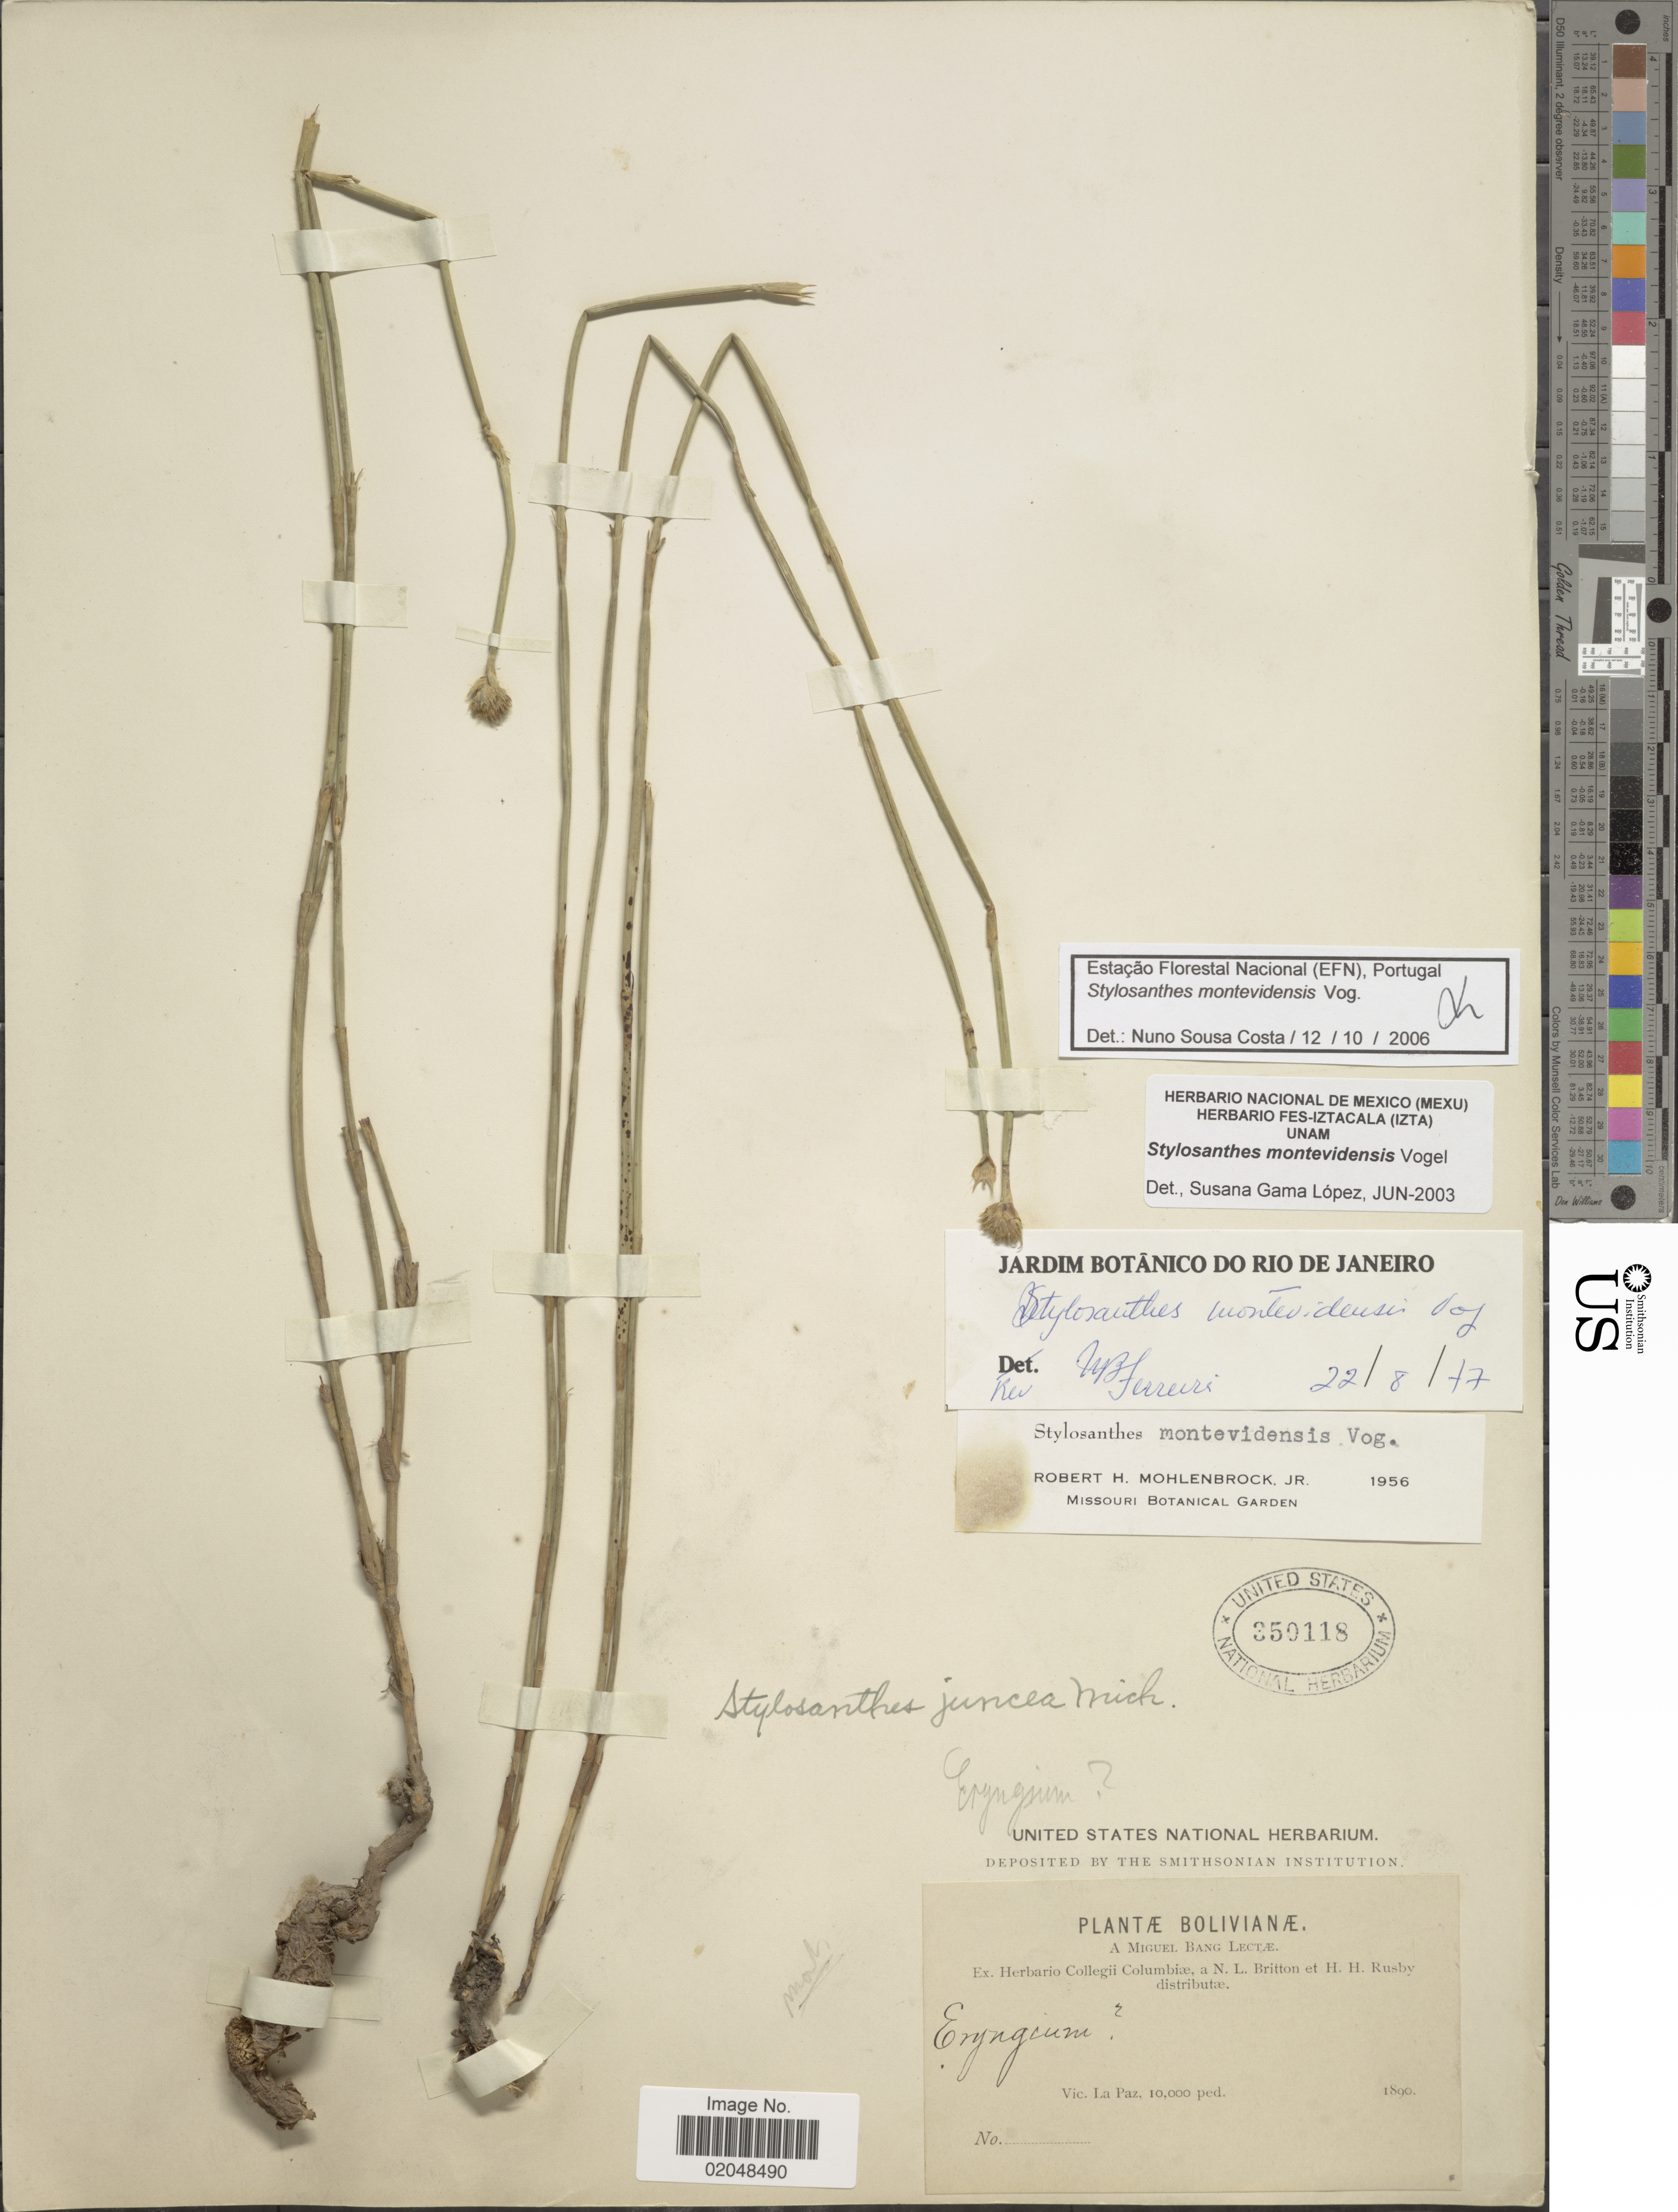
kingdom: Plantae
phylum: Tracheophyta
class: Magnoliopsida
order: Fabales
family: Fabaceae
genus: Stylosanthes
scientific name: Stylosanthes montevidensis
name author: Vogel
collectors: M. Bang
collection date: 1890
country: Bolivia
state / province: La Paz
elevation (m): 3048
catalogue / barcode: US 350118